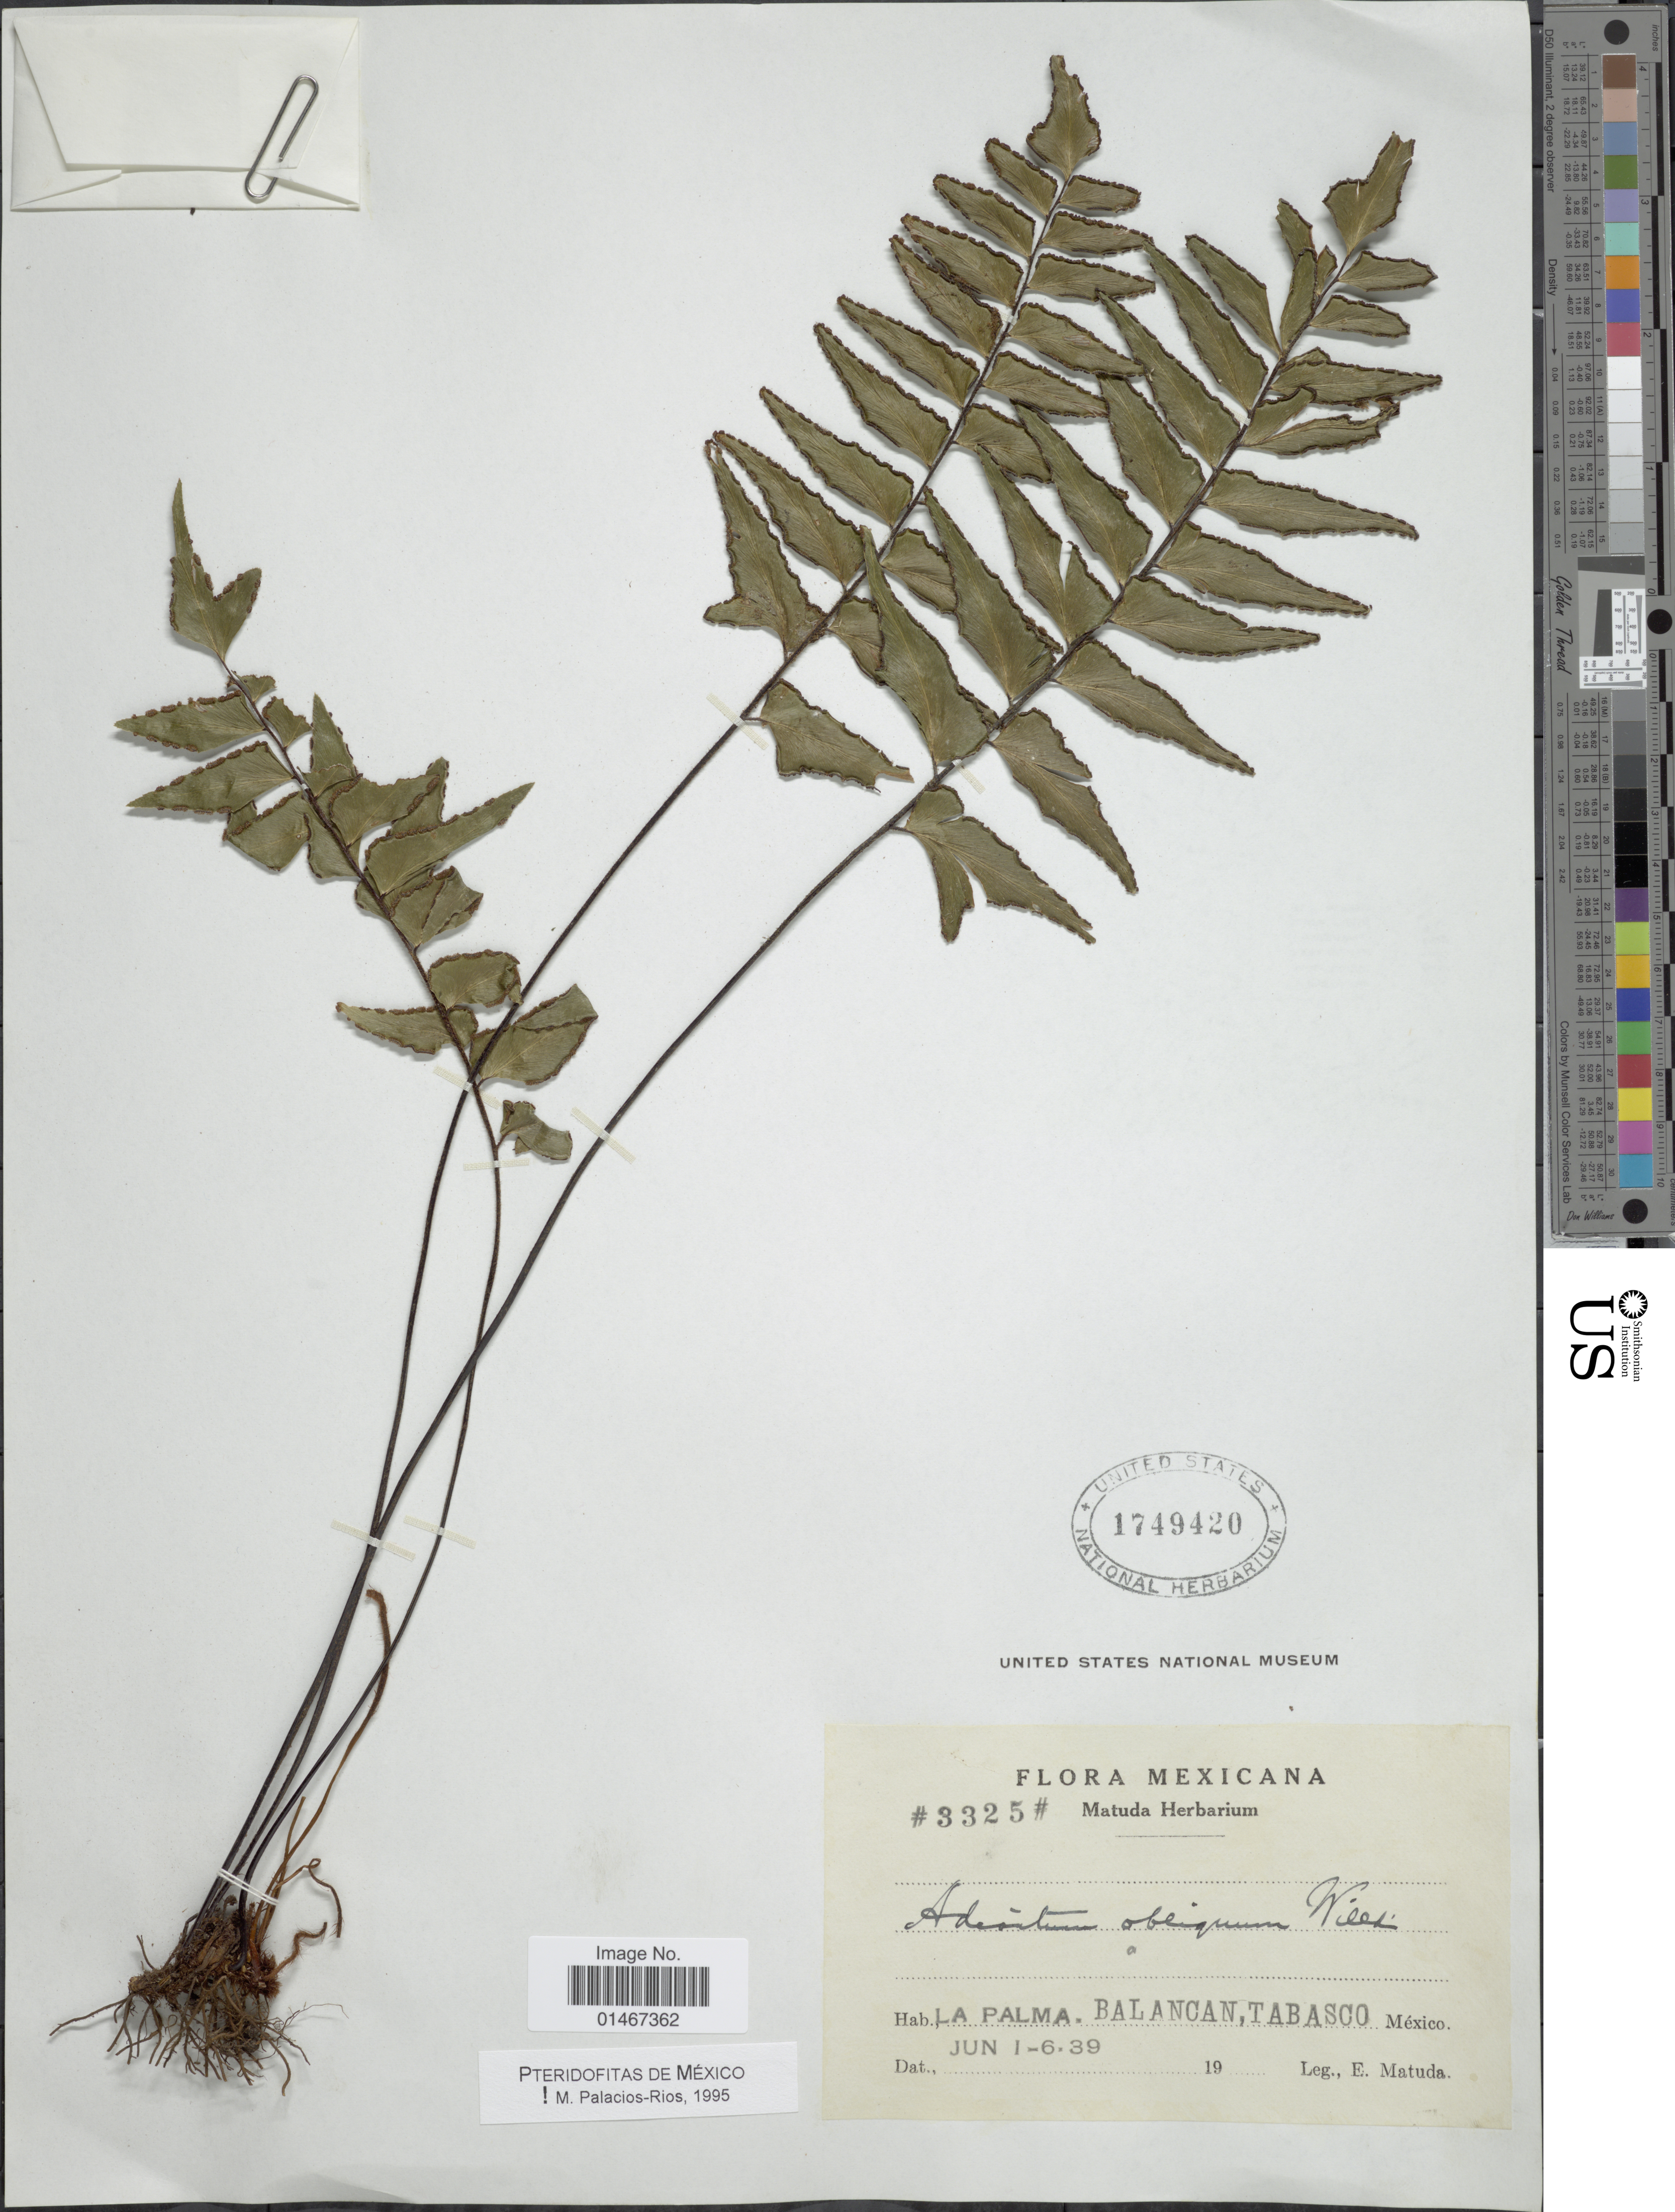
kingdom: Plantae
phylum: Tracheophyta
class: Polypodiopsida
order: Polypodiales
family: Pteridaceae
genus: Adiantum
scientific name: Adiantum obliquum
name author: Willd.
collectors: E. Matuda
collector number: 3325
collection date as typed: Transcribed d/m/y: 1/6/39 to 6/6/39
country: Mexico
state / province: Tabasco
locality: La Palma. Balancan, Tabasco.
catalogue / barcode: US 1749420